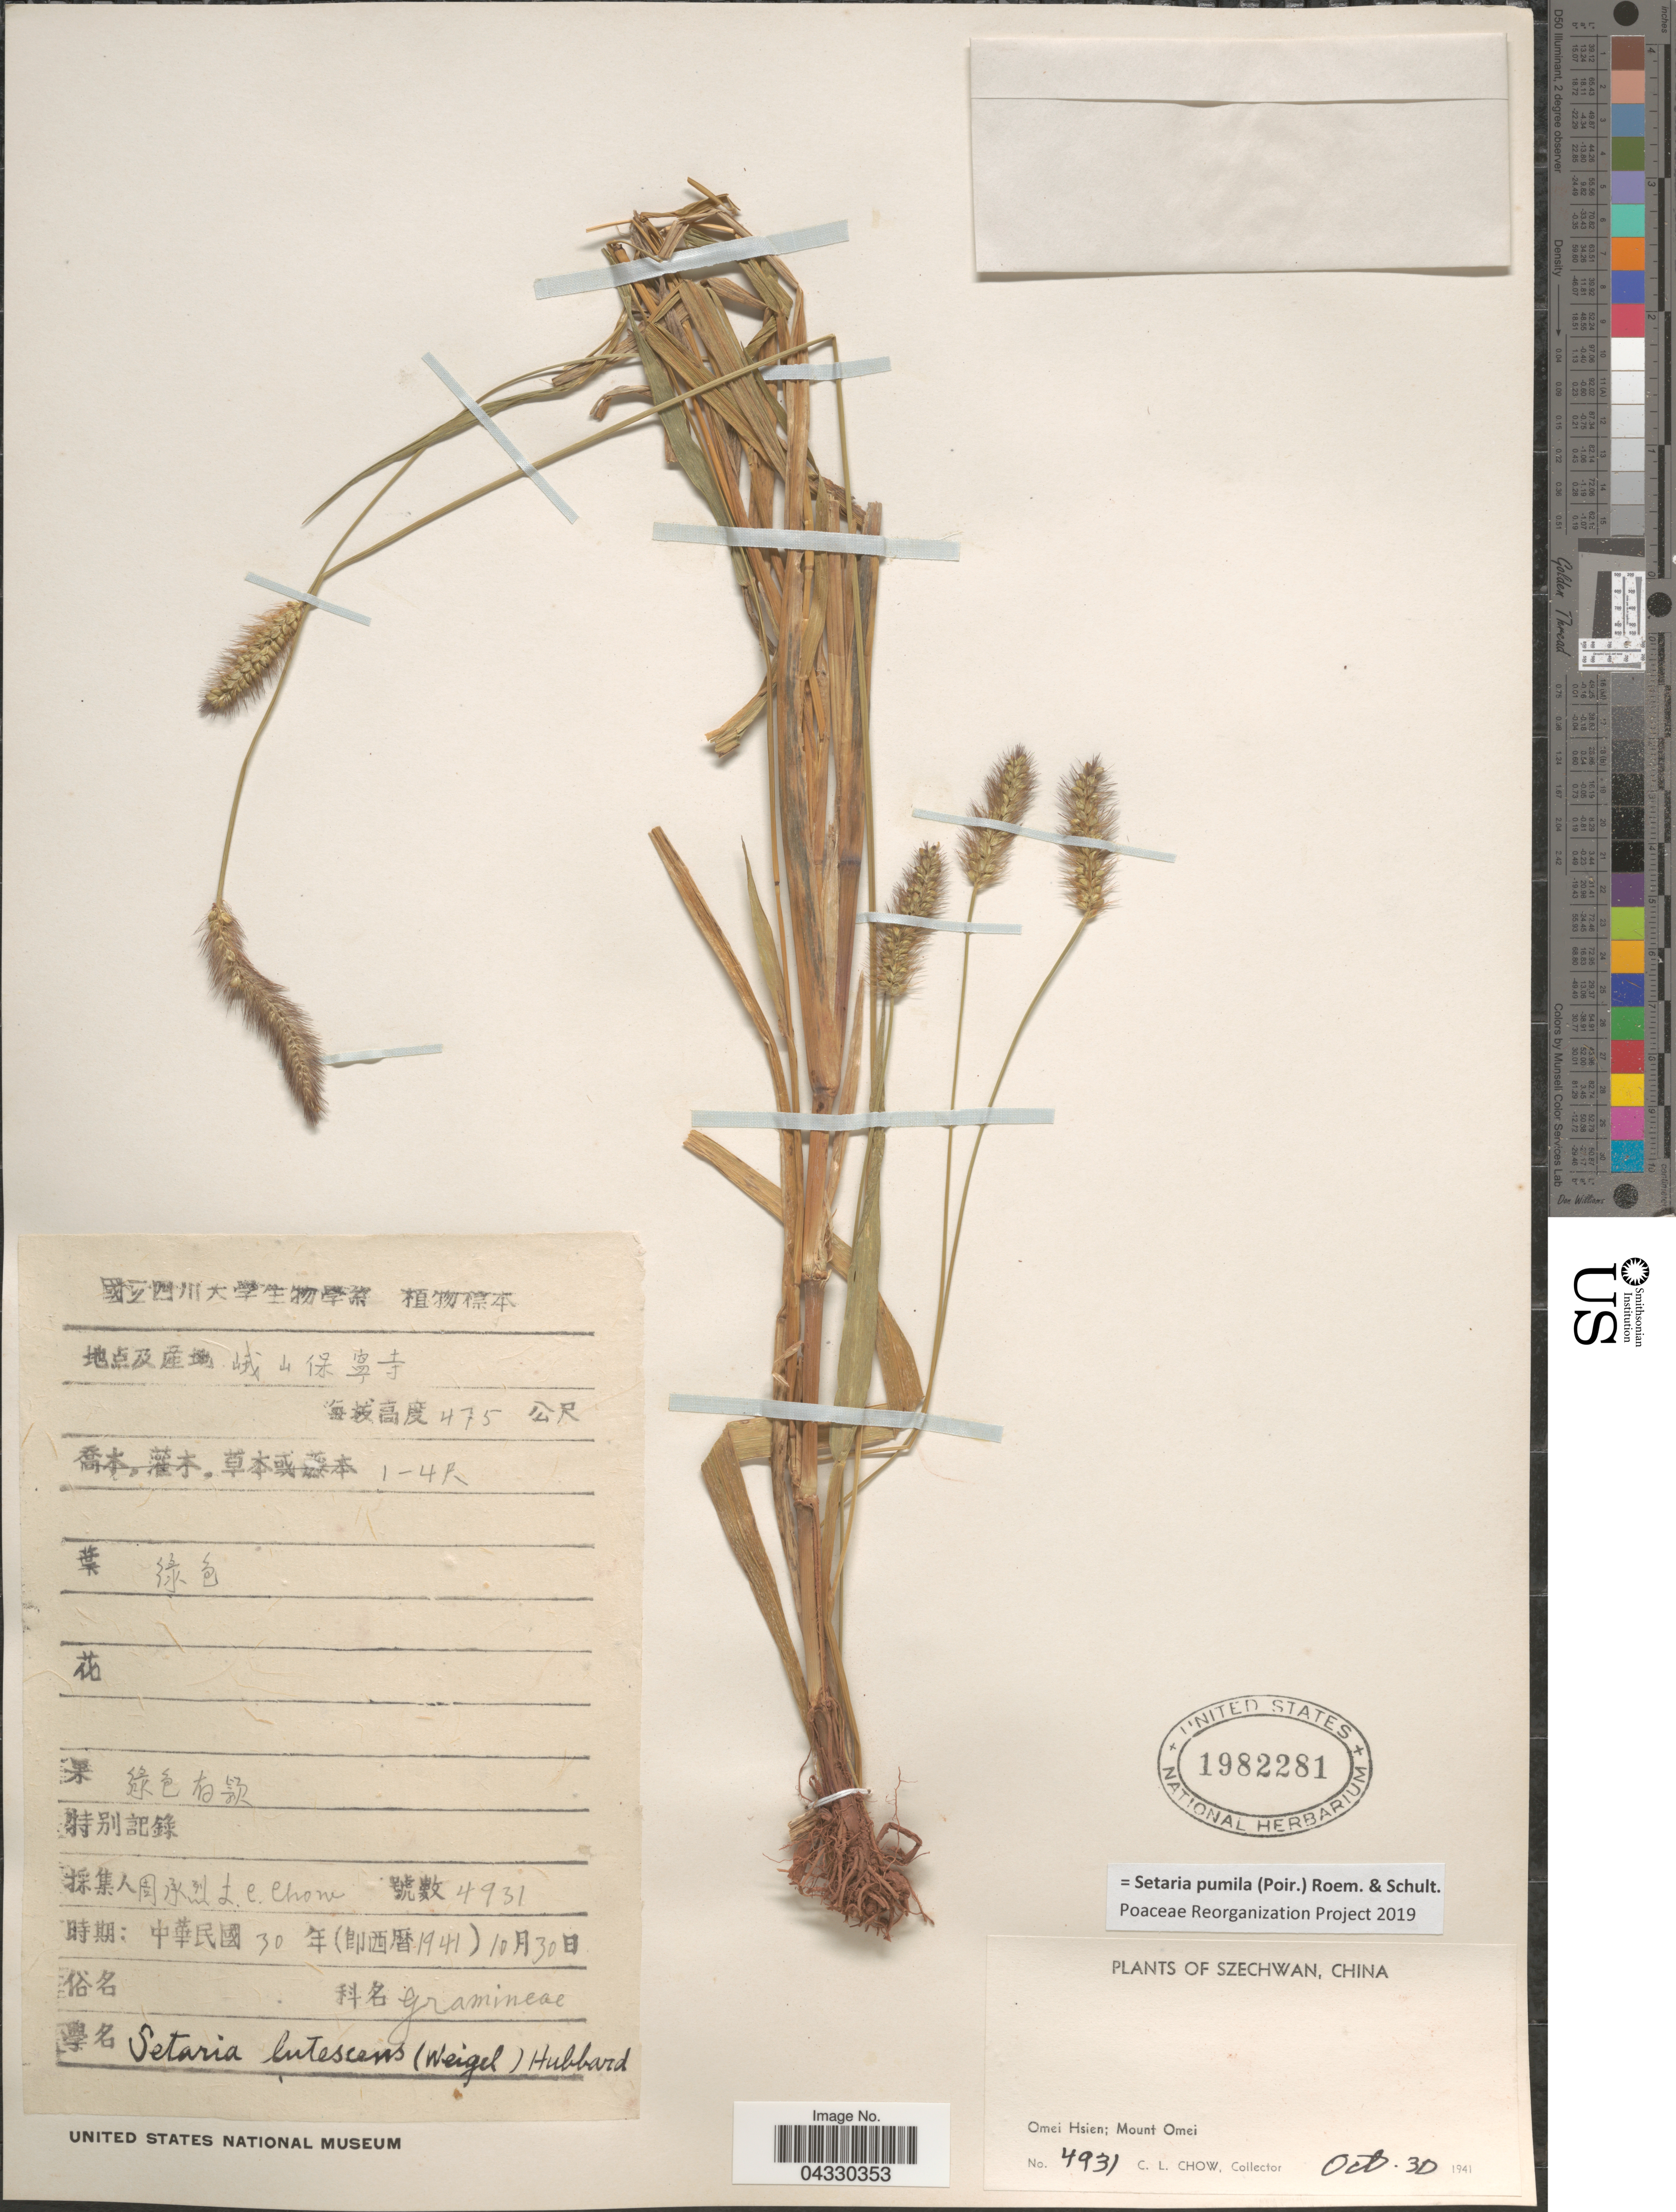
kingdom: Plantae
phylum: Tracheophyta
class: Liliopsida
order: Poales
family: Poaceae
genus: Setaria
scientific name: Setaria pumila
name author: (Poir.) Roem. & Schult.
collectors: C. Chow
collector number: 4931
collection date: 1941-10-30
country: China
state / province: Sichuan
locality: Szechwan. Omei Hsien; Mount Omei.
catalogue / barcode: US 1982281